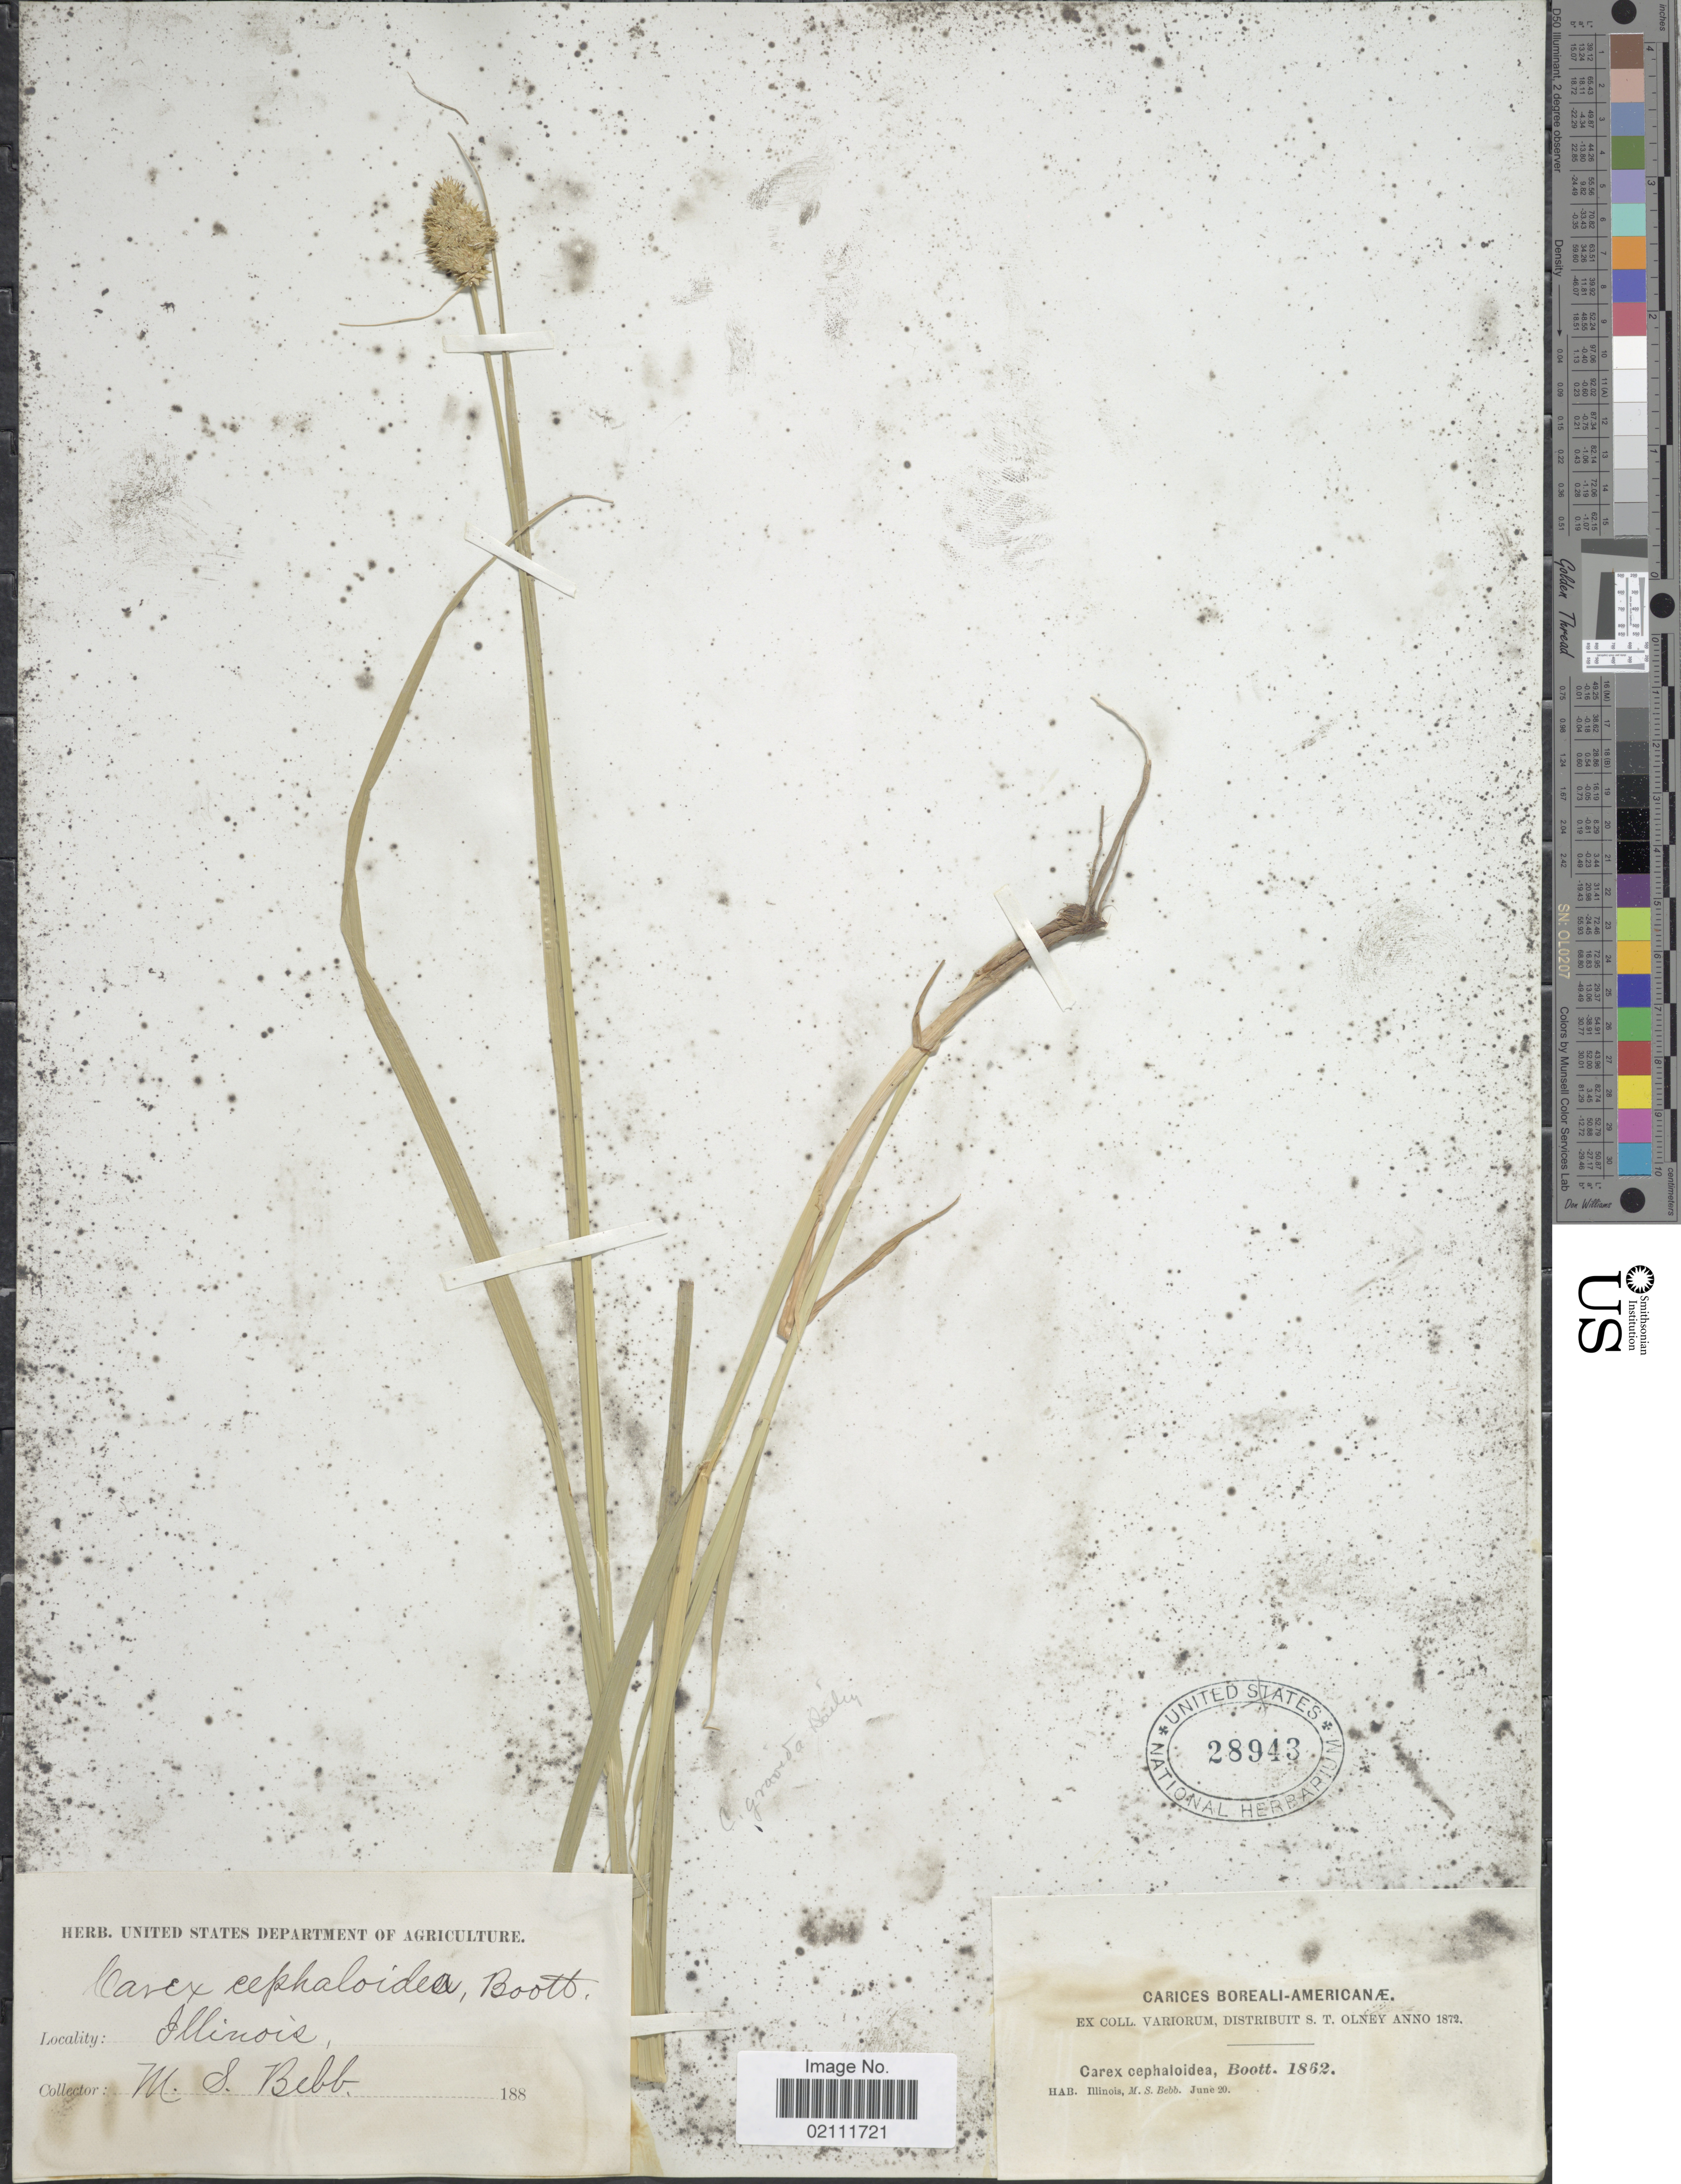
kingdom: Plantae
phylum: Tracheophyta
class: Liliopsida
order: Poales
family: Cyperaceae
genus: Carex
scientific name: Carex gravida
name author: L.H. Bailey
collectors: M. Bebb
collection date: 1862-06-20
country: United States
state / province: Illinois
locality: Carices Borealis-Americanae.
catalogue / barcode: US 28943